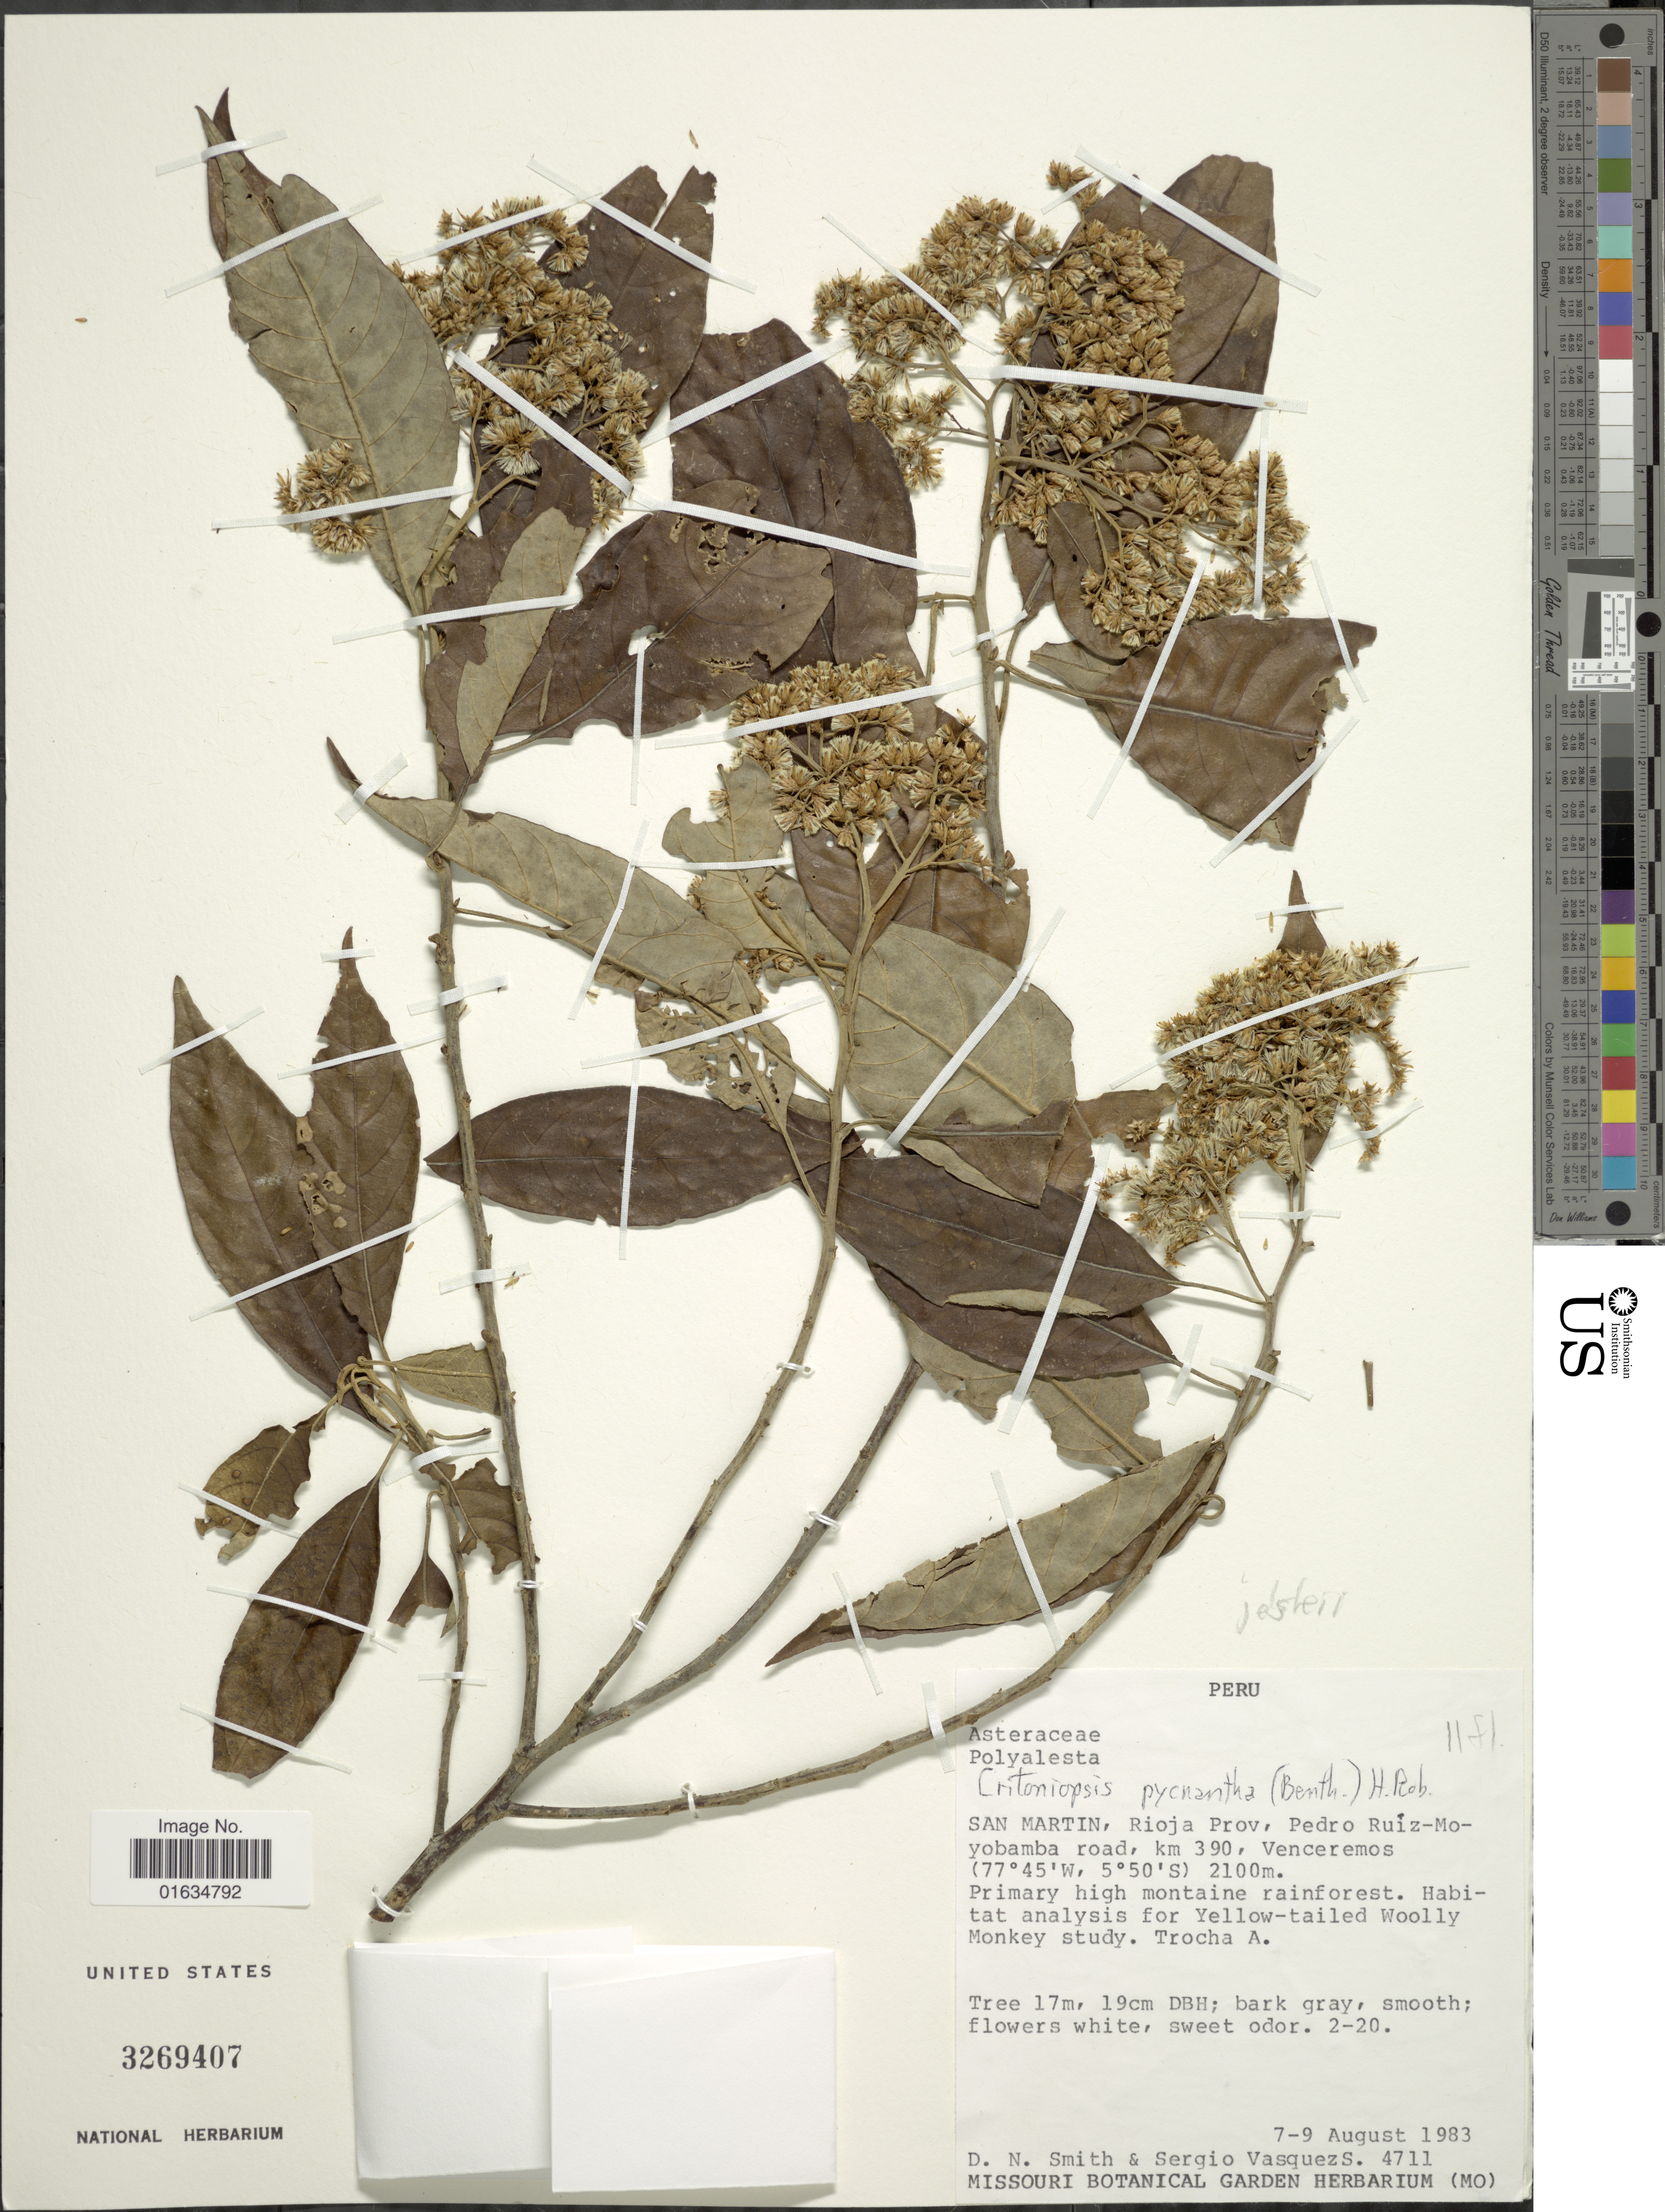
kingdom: Plantae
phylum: Tracheophyta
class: Magnoliopsida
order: Asterales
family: Asteraceae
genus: Critoniopsis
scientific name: Critoniopsis jelskii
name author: (Hieron.) H. Rob.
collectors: D. Smith & S. Vasquez S.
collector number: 4711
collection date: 1983-08-07/1983-08-09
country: Peru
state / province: San Martín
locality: Rioja Prov, Pedro Ruiz-Moyabamba road, km 390, Venceremos.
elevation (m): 2100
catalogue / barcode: US 3269407